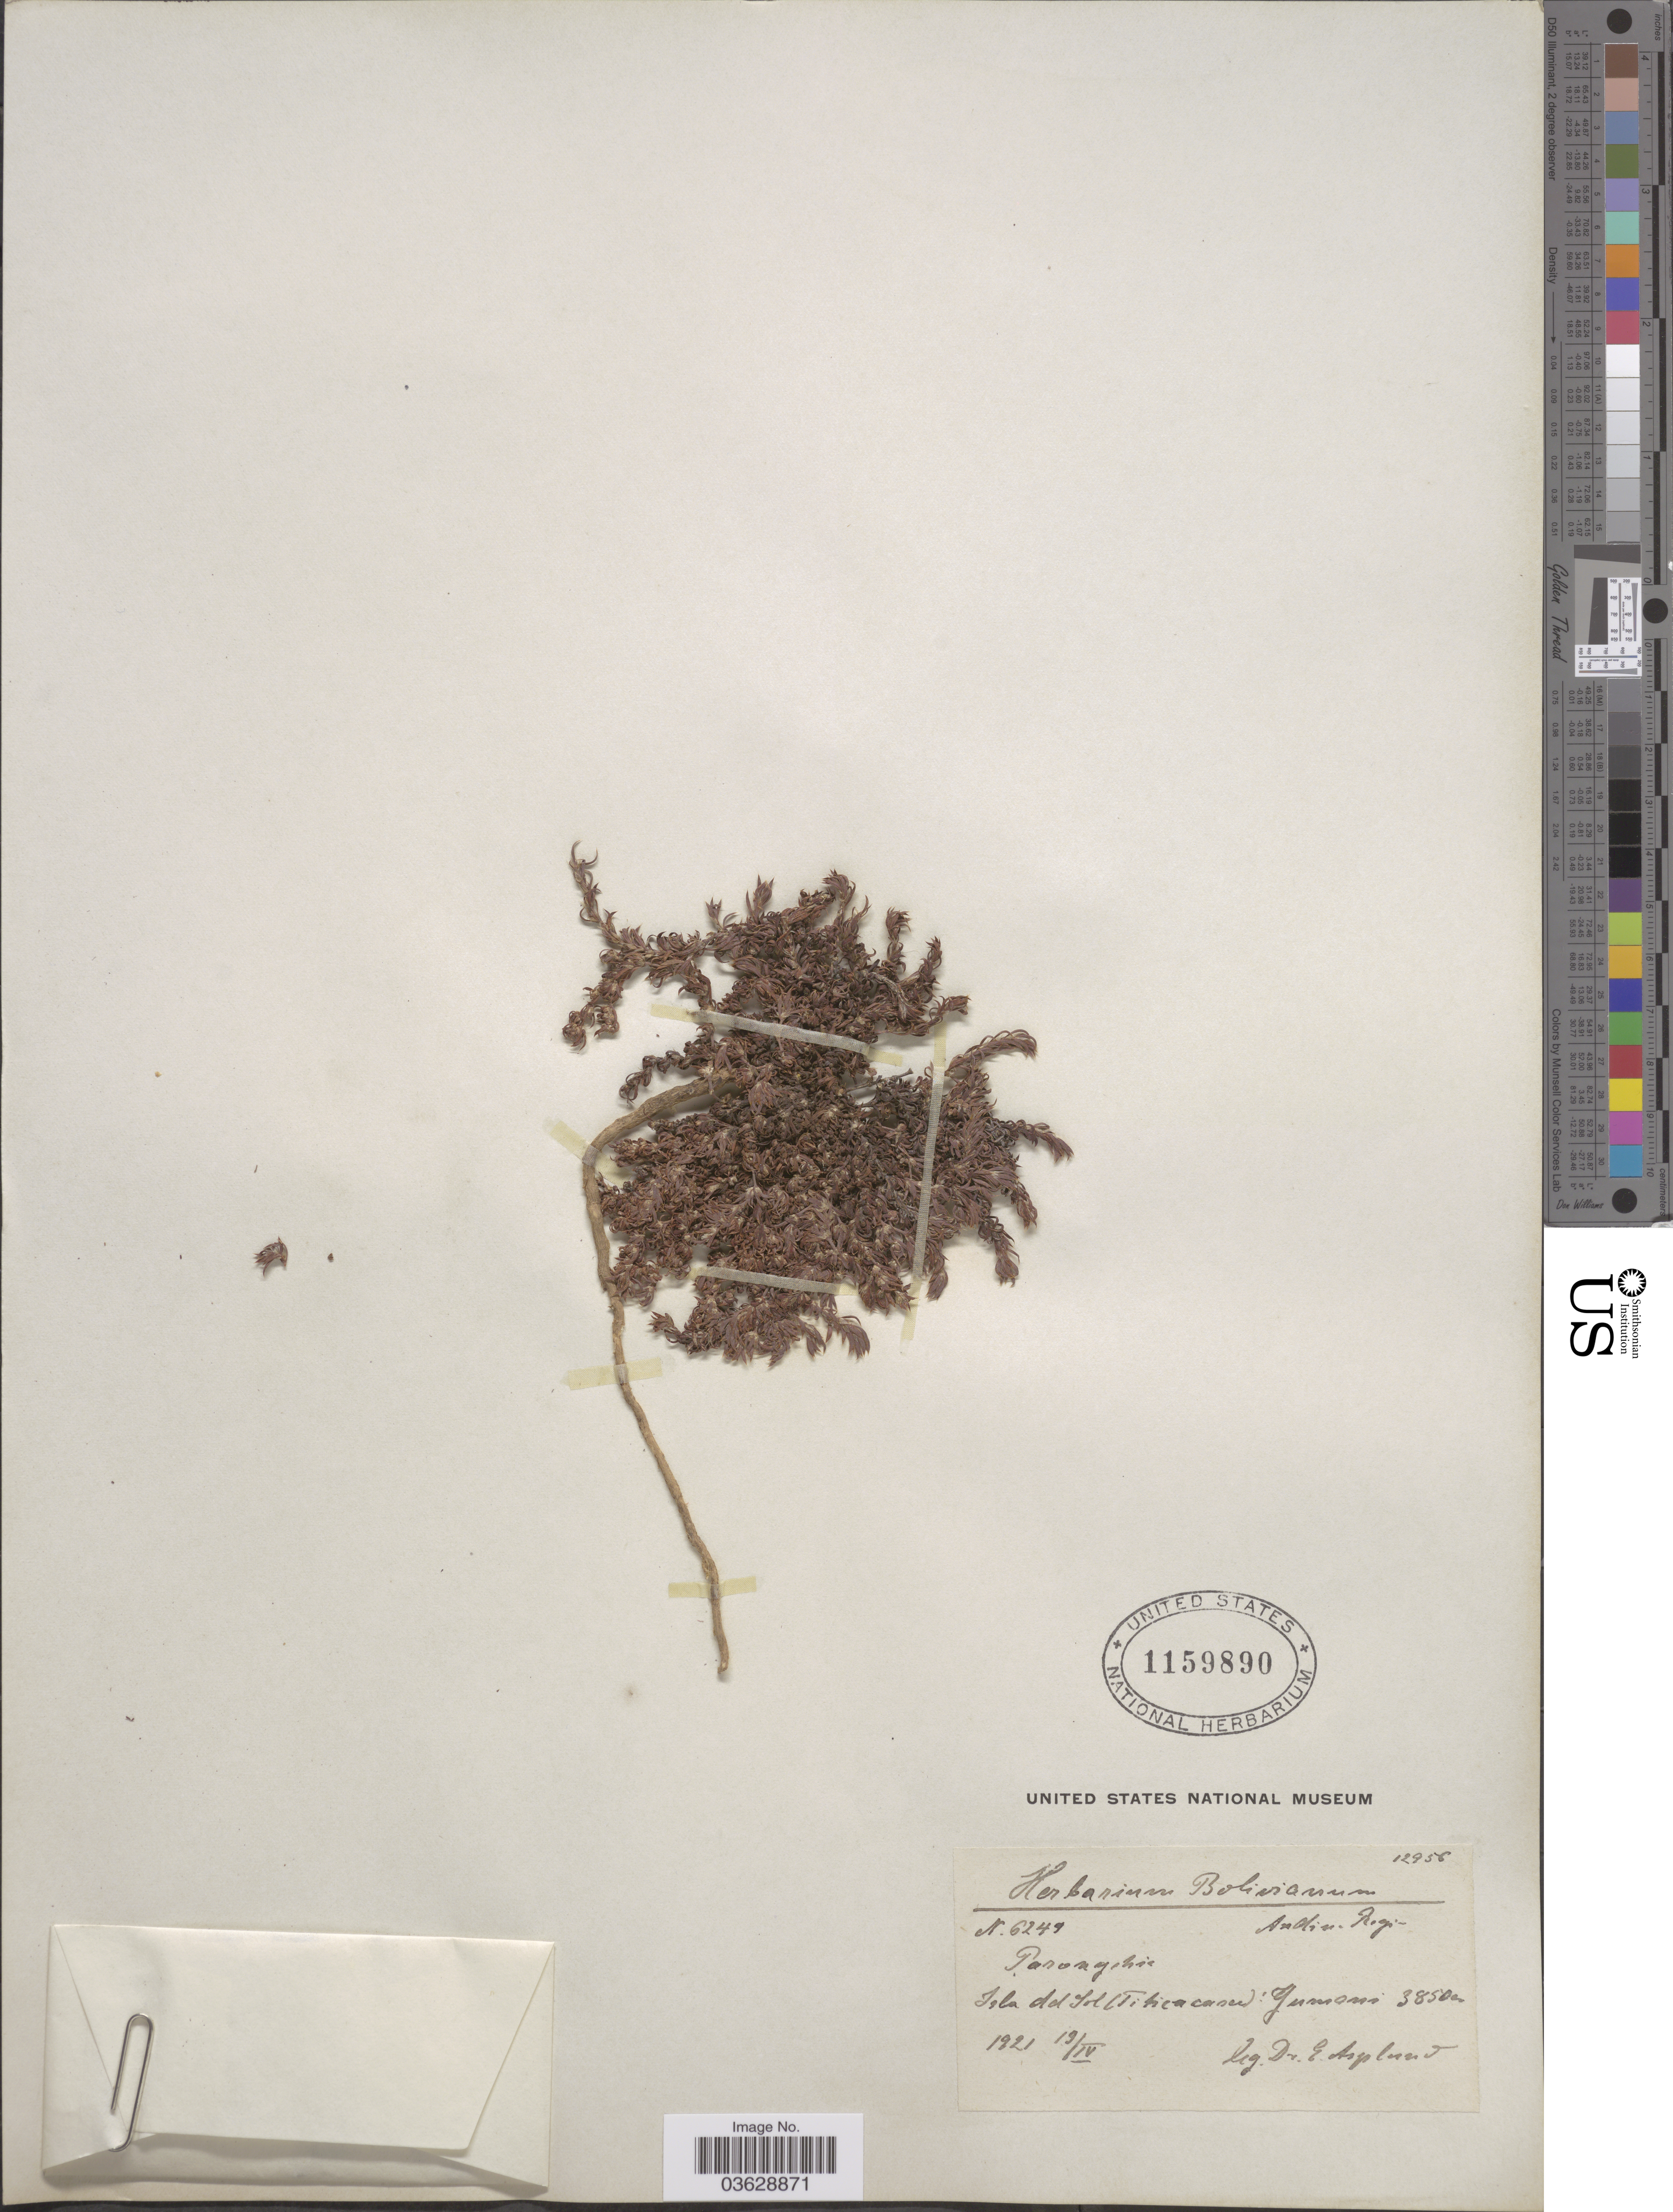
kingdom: Plantae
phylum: Tracheophyta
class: Magnoliopsida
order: Caryophyllales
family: Caryophyllaceae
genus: Paronychia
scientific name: Paronychia sp.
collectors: E. Asplund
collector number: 6249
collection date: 1921-04-13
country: Bolivia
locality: Andine Region. Isla del Sol (Titicacasee): Yumani.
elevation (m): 3850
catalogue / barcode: US 1159890